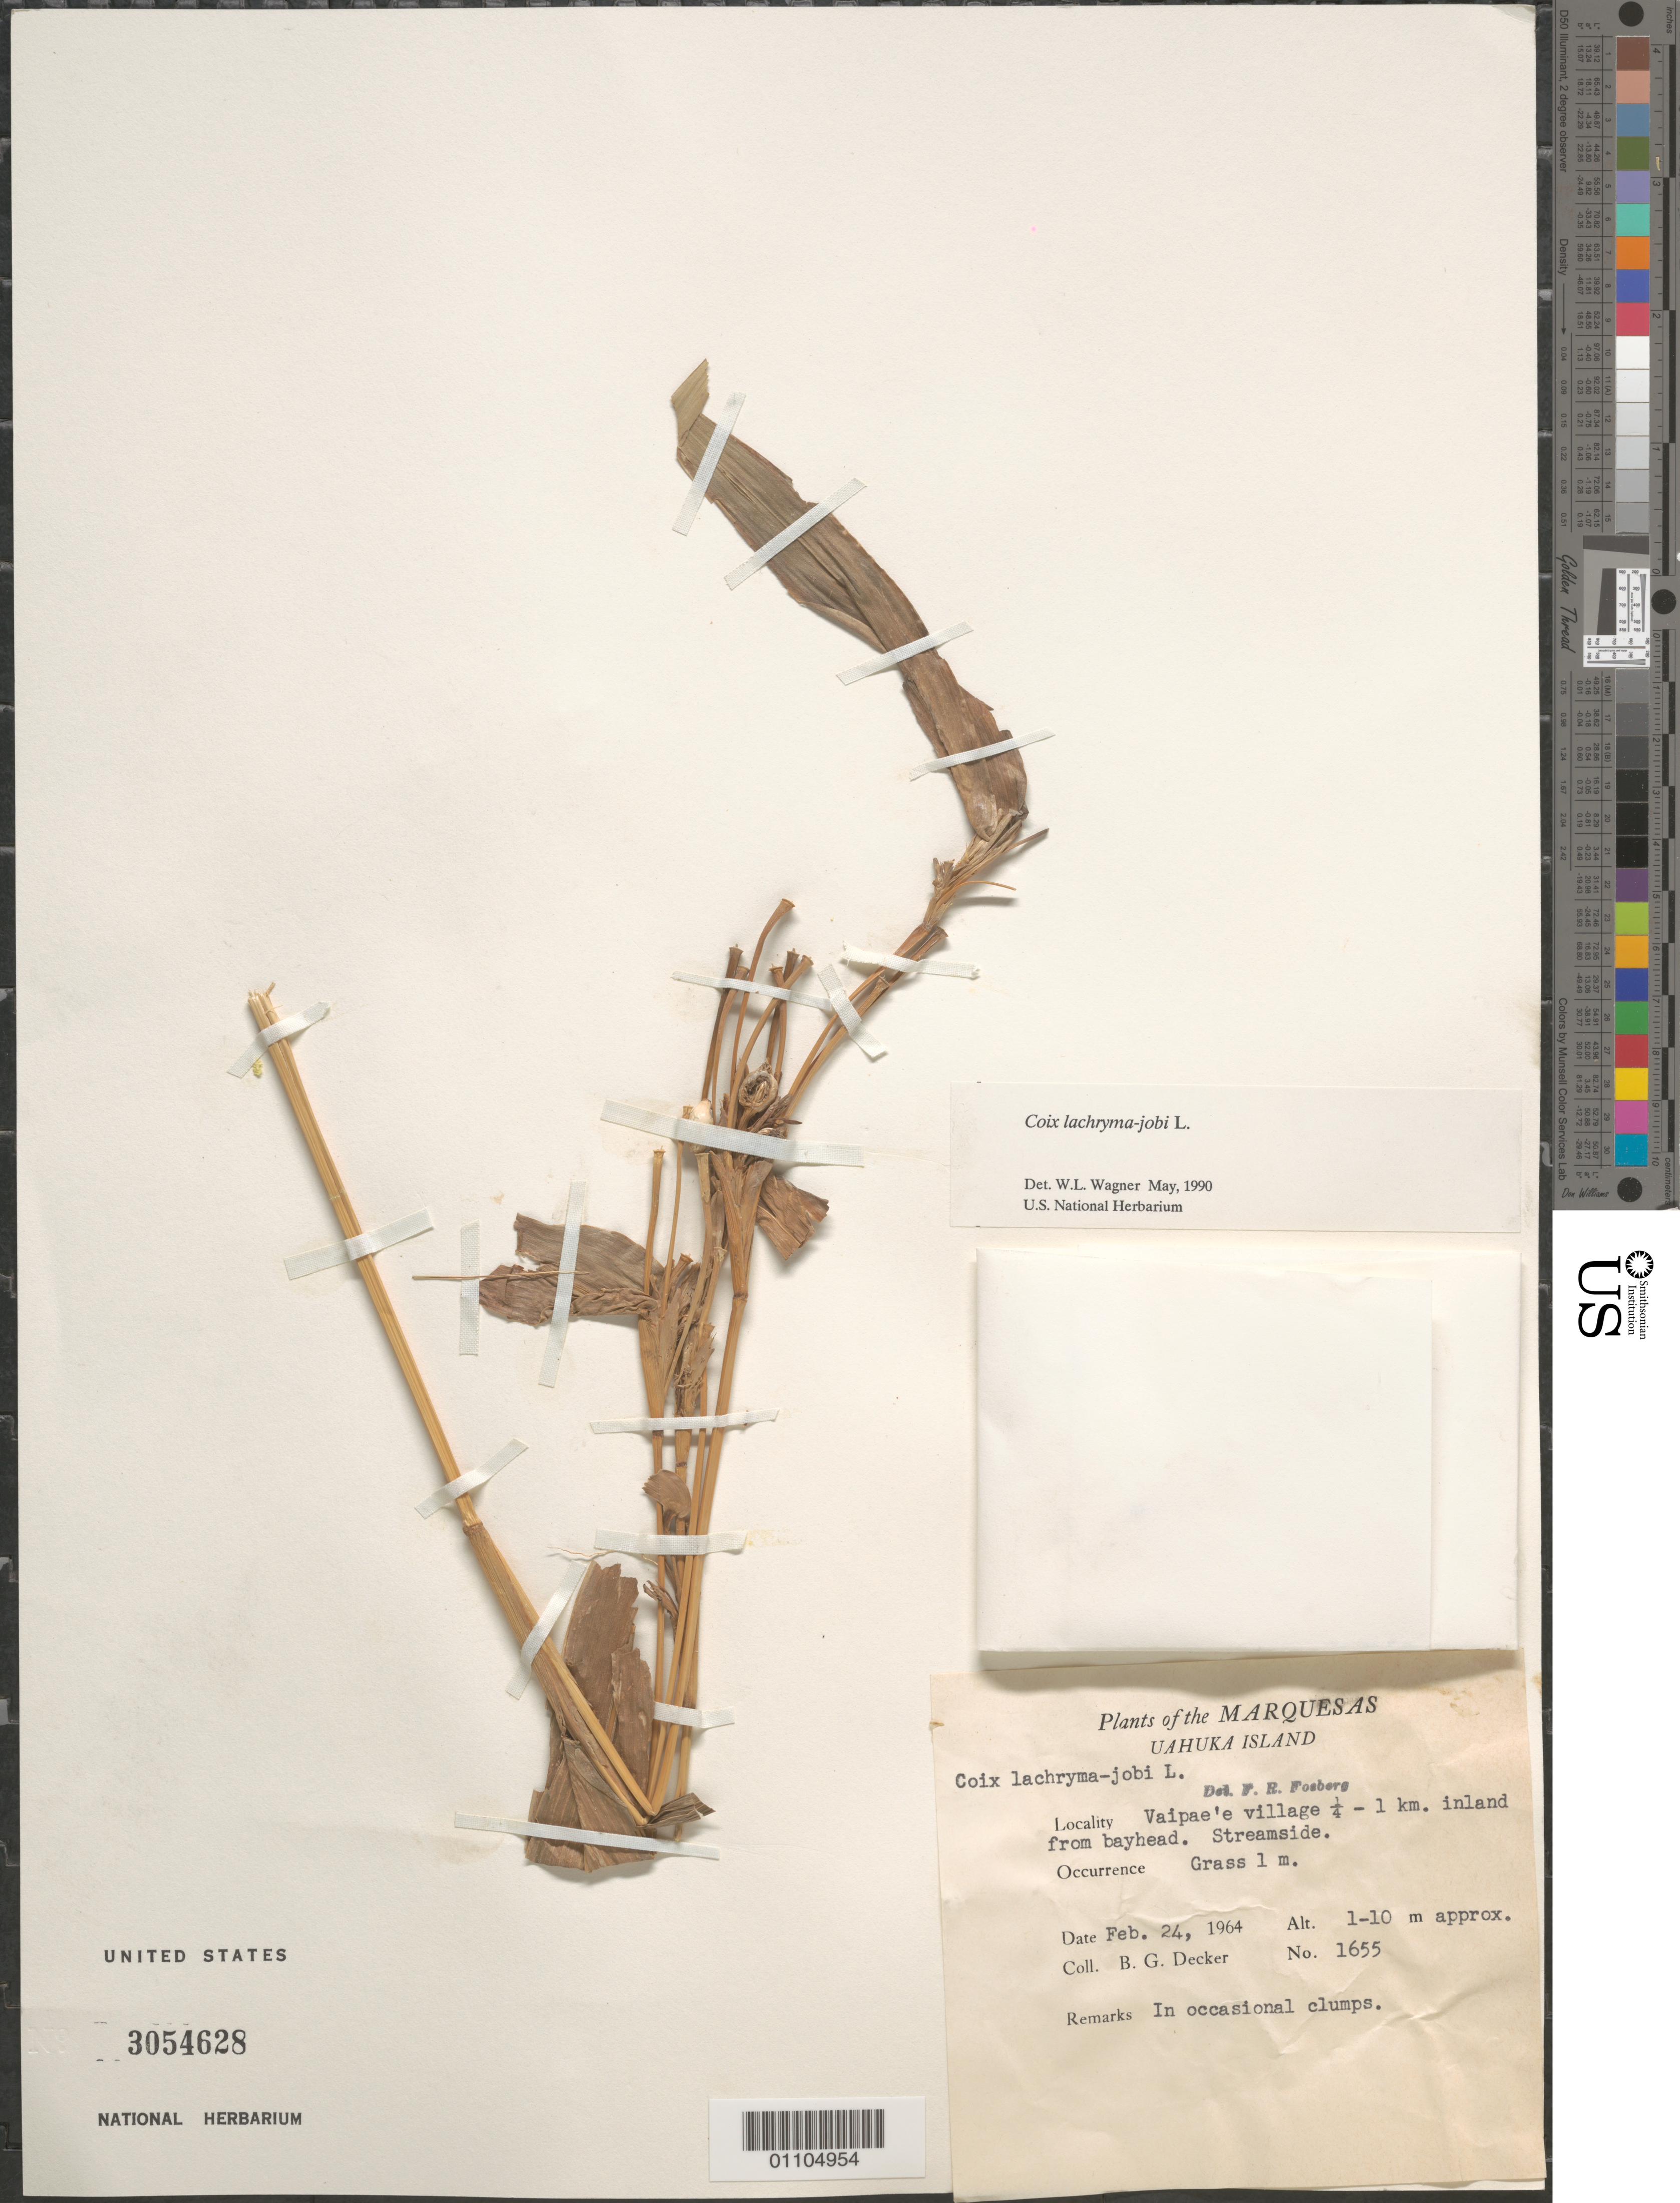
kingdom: Plantae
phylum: Tracheophyta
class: Liliopsida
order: Poales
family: Poaceae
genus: Coix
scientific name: Coix lacryma-jobi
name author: L.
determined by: Wagner, W. L., (BOT), Smithsonian Institution - National Museum of Natural History (UNITED STATES)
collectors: B. G. Decker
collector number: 1655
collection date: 1964-02-24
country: French Polynesia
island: Ua Huka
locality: Vaipae'e village, 0.25-1 km inland from bayhead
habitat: Streamside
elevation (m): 1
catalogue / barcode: US 3054628